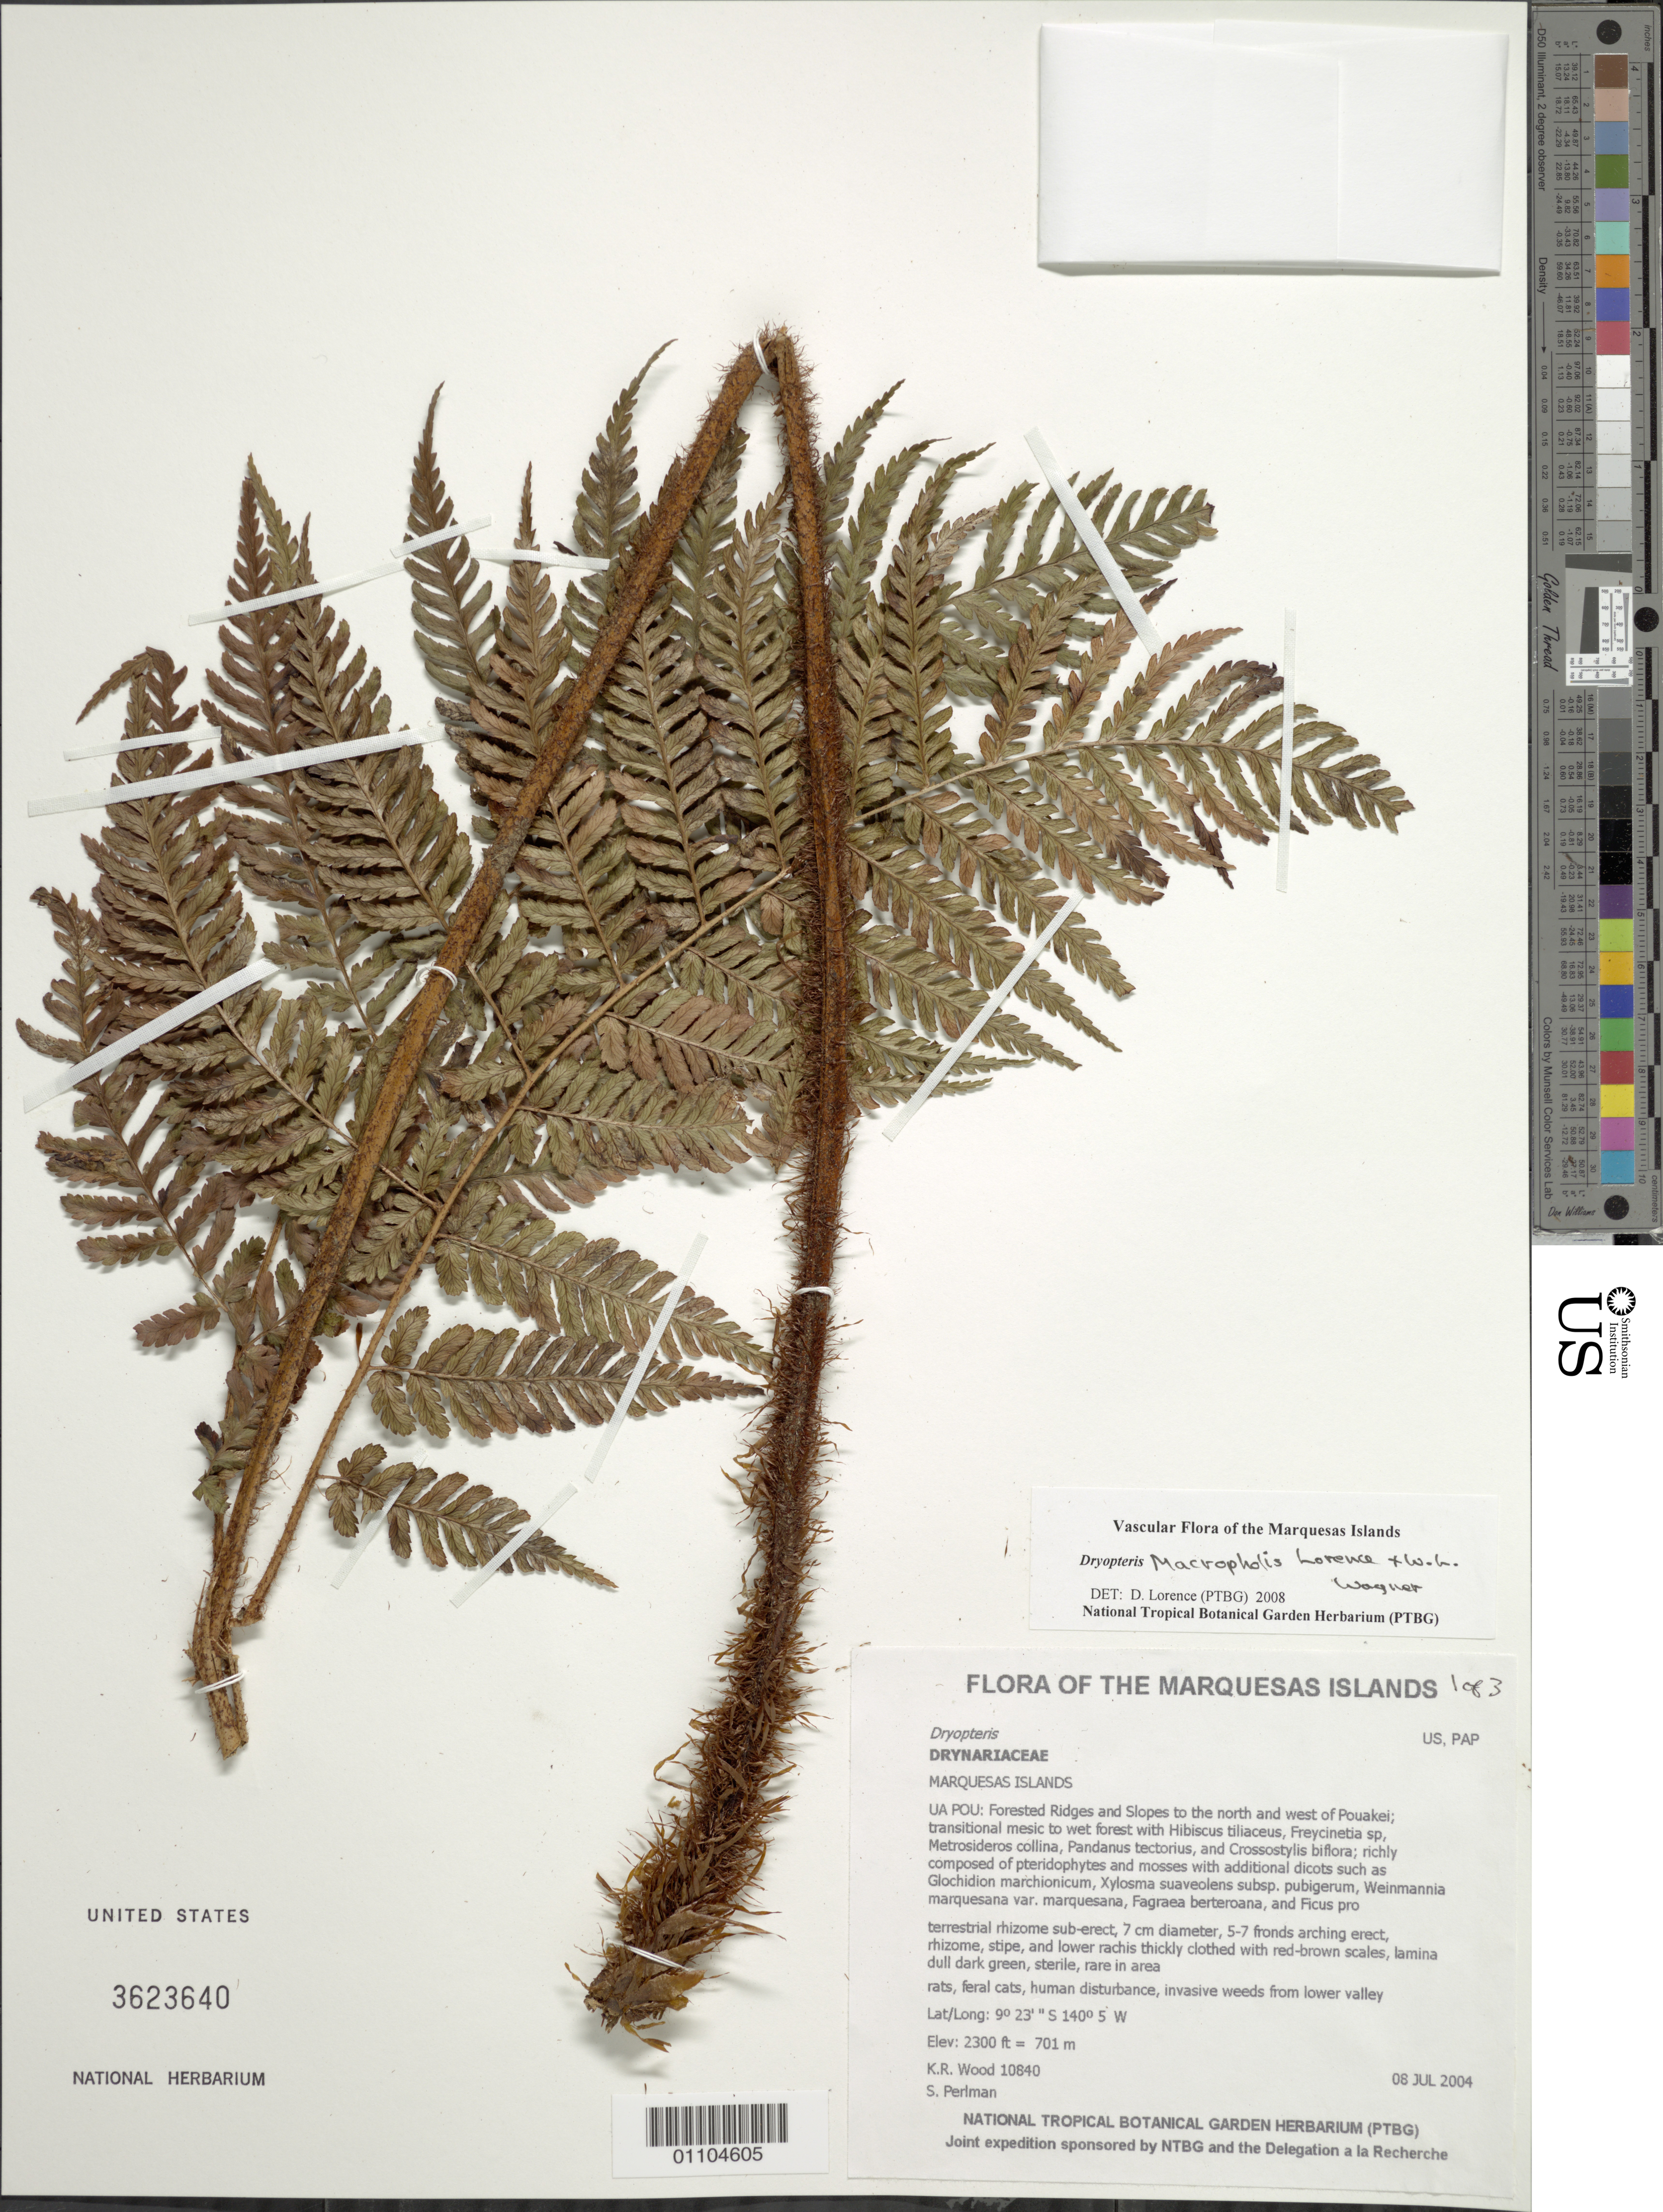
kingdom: Plantae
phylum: Tracheophyta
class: Polypodiopsida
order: Polypodiales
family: Dryopteridaceae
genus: Dryopteris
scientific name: Dryopteris macropholis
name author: Lorence & W.L. Wagner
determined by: Lorence, David H., (PTBG), National Tropical Botanical Garden (UNITED STATES)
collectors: K. R. Wood & S. P. Perlman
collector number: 10840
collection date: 2004-07-08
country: French Polynesia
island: Ua Pou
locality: Forested Ridges and Slopes to the north and west of Pouakei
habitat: Transitional mesic to wet forest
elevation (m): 701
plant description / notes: Rats, feral cats, human disturbance, invasive weeds from lower valley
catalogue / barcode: US 3623640